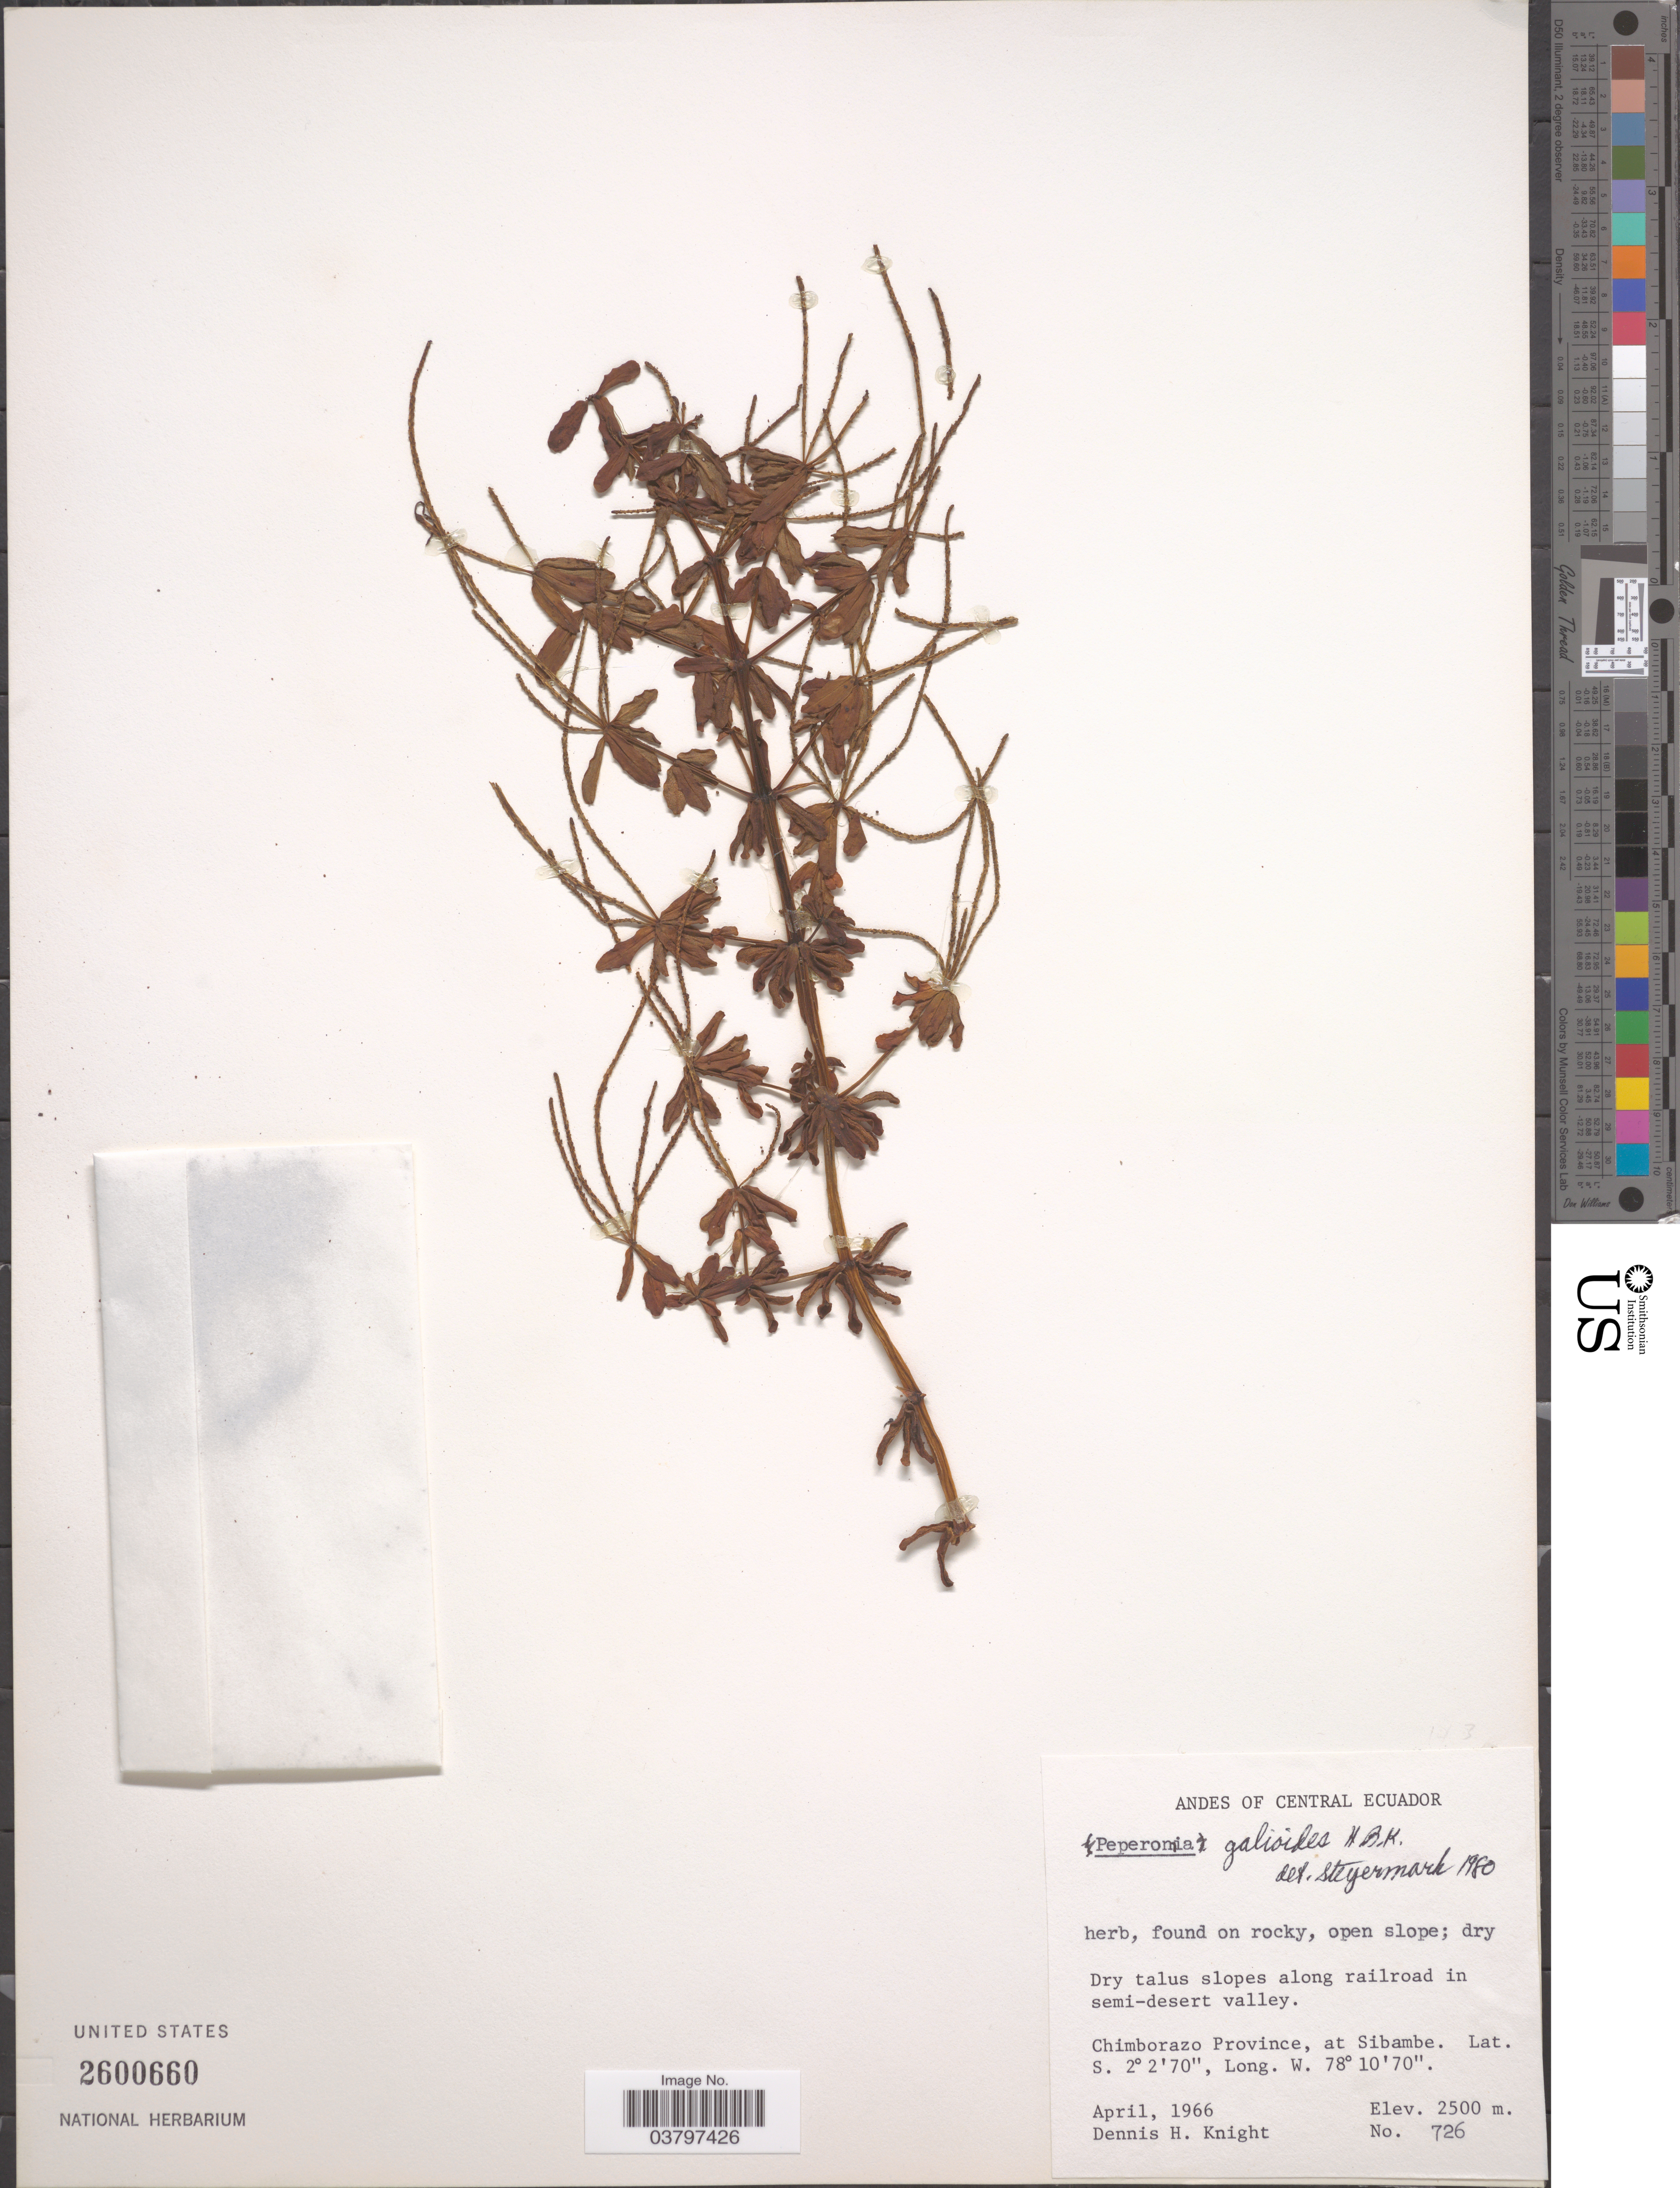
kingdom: Plantae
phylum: Tracheophyta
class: Magnoliopsida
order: Piperales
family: Piperaceae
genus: Peperomia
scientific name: Peperomia galioides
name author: Kunth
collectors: D. Knight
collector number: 726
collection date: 1966-04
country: Ecuador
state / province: Chimborazo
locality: Andes of Central Ecuador. At Sibambe.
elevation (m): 2500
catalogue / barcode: US 2600660